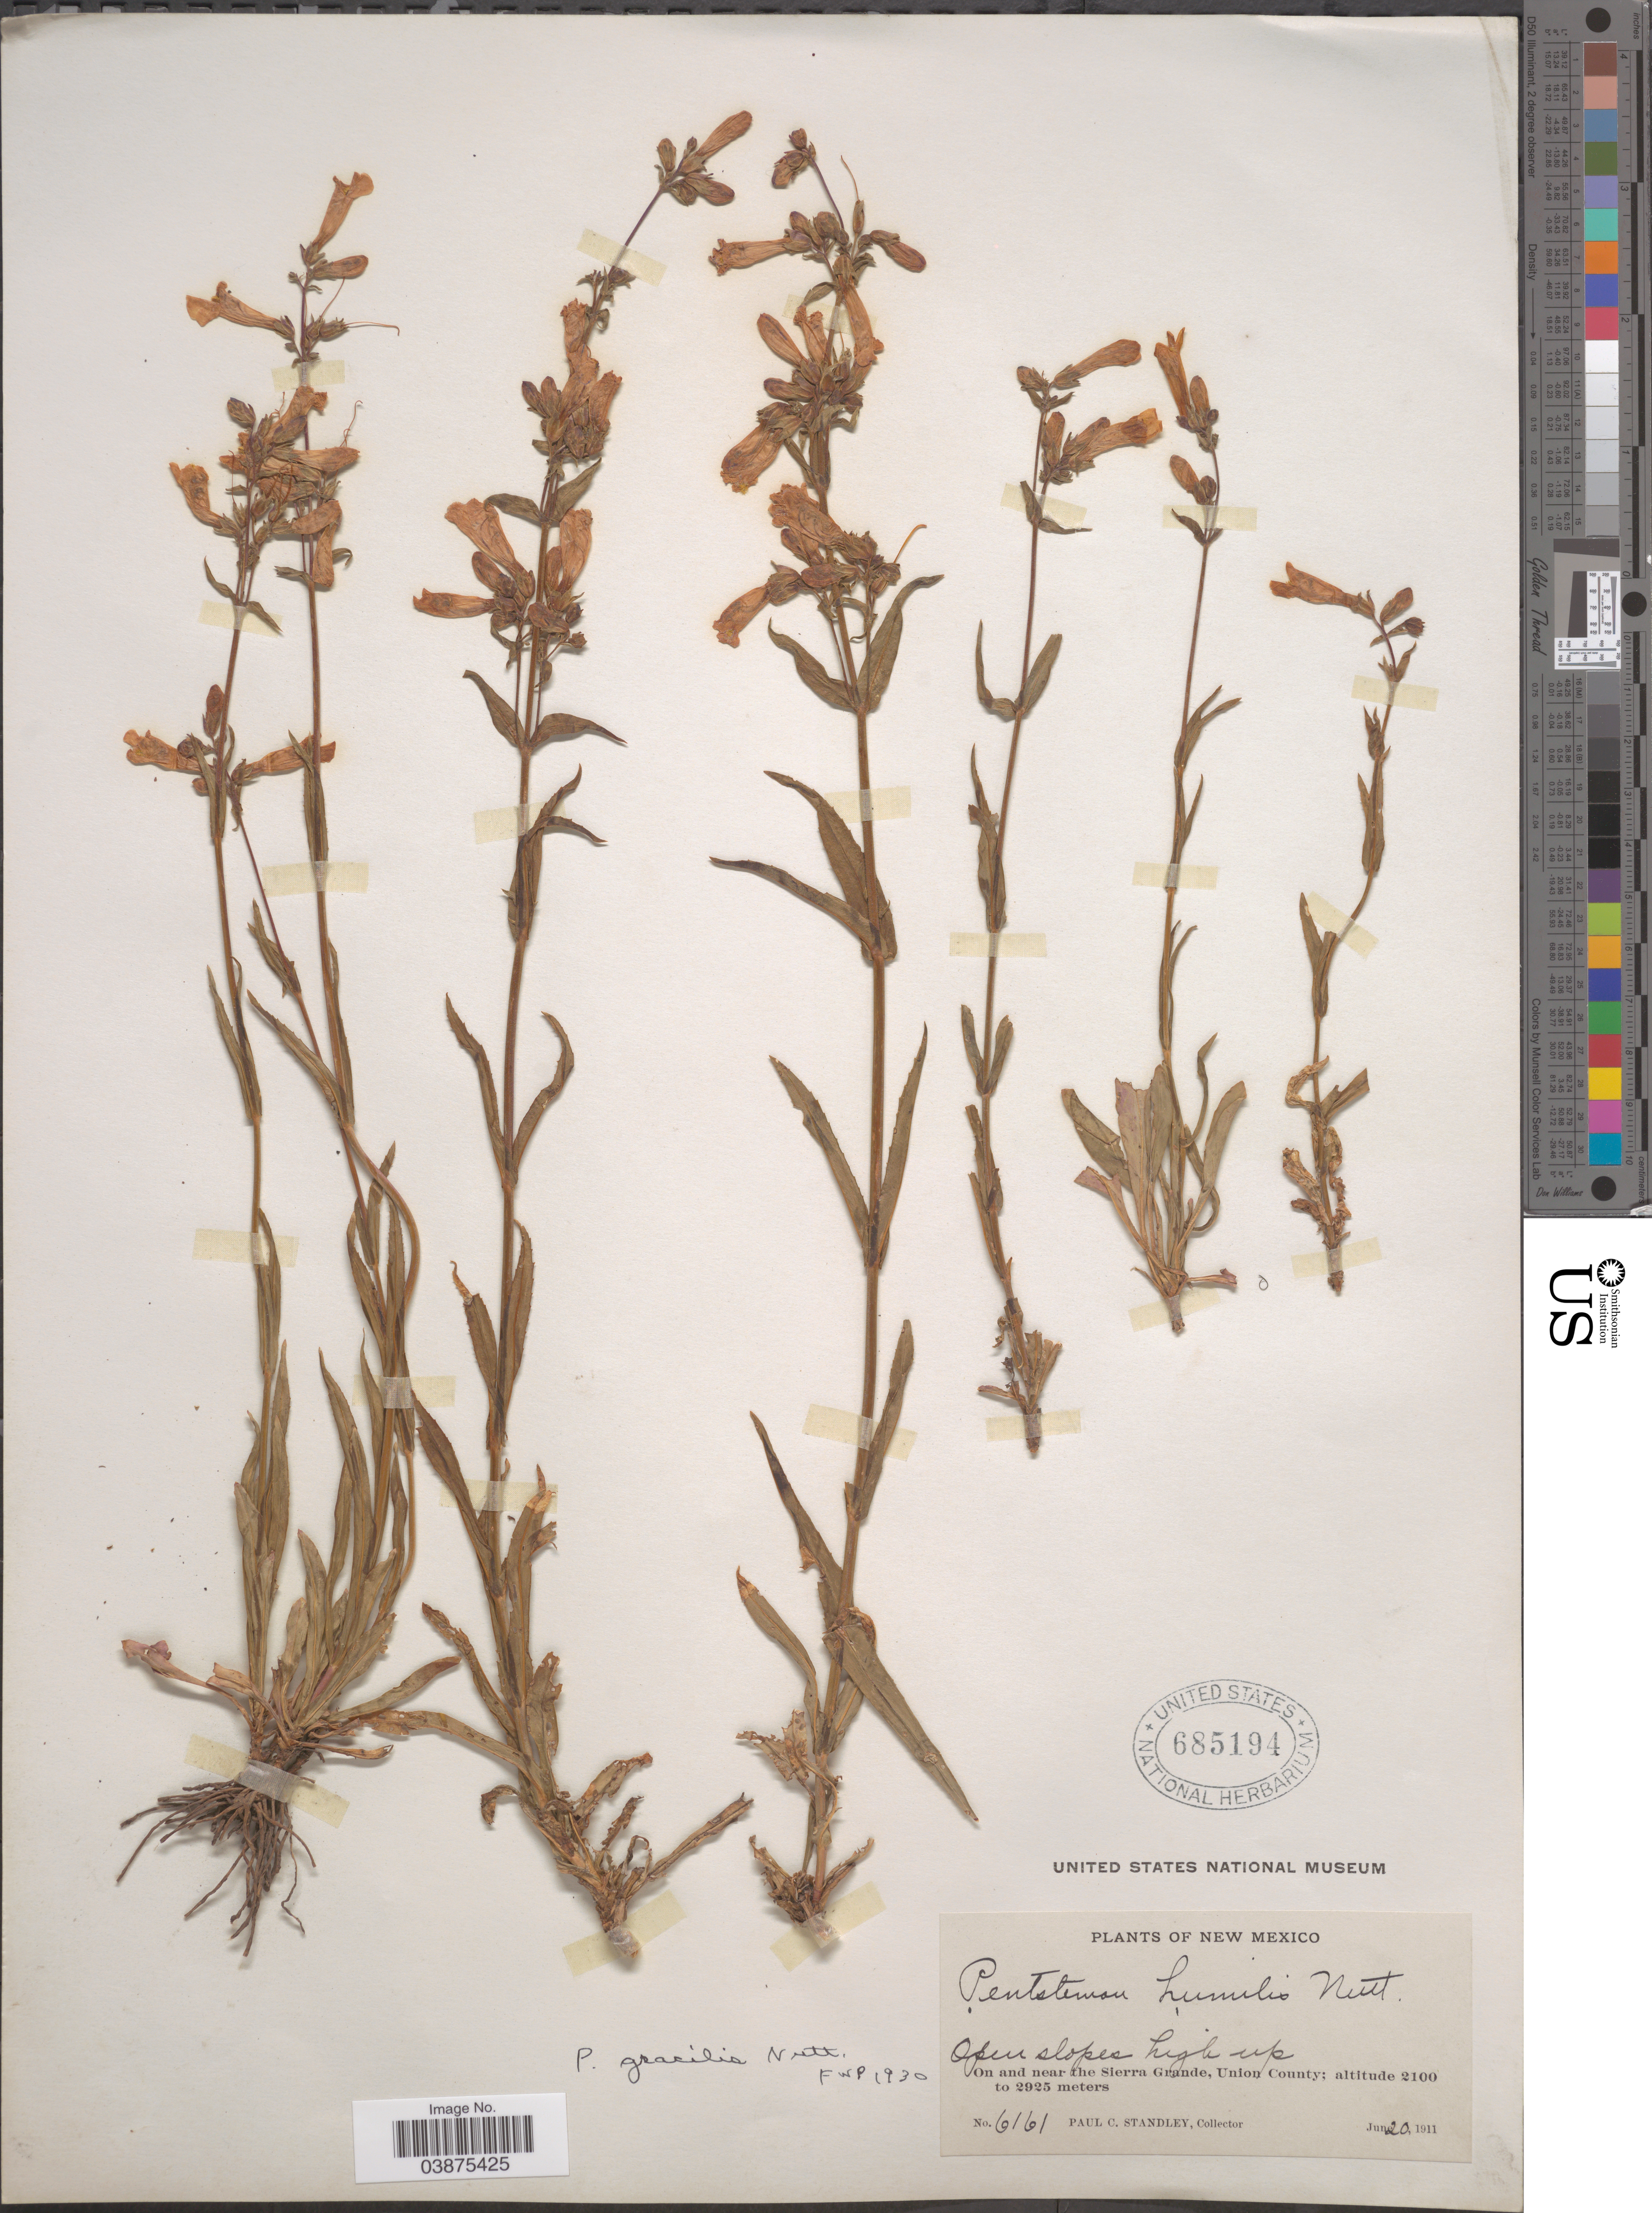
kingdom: Plantae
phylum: Tracheophyta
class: Magnoliopsida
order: Lamiales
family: Plantaginaceae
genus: Penstemon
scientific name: Penstemon gracilis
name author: Nutt.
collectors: P. C. Standley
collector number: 6161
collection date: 1911-06-20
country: United States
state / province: New Mexico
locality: On and near the Sierra Grande, Union County.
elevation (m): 2100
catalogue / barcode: US 685194